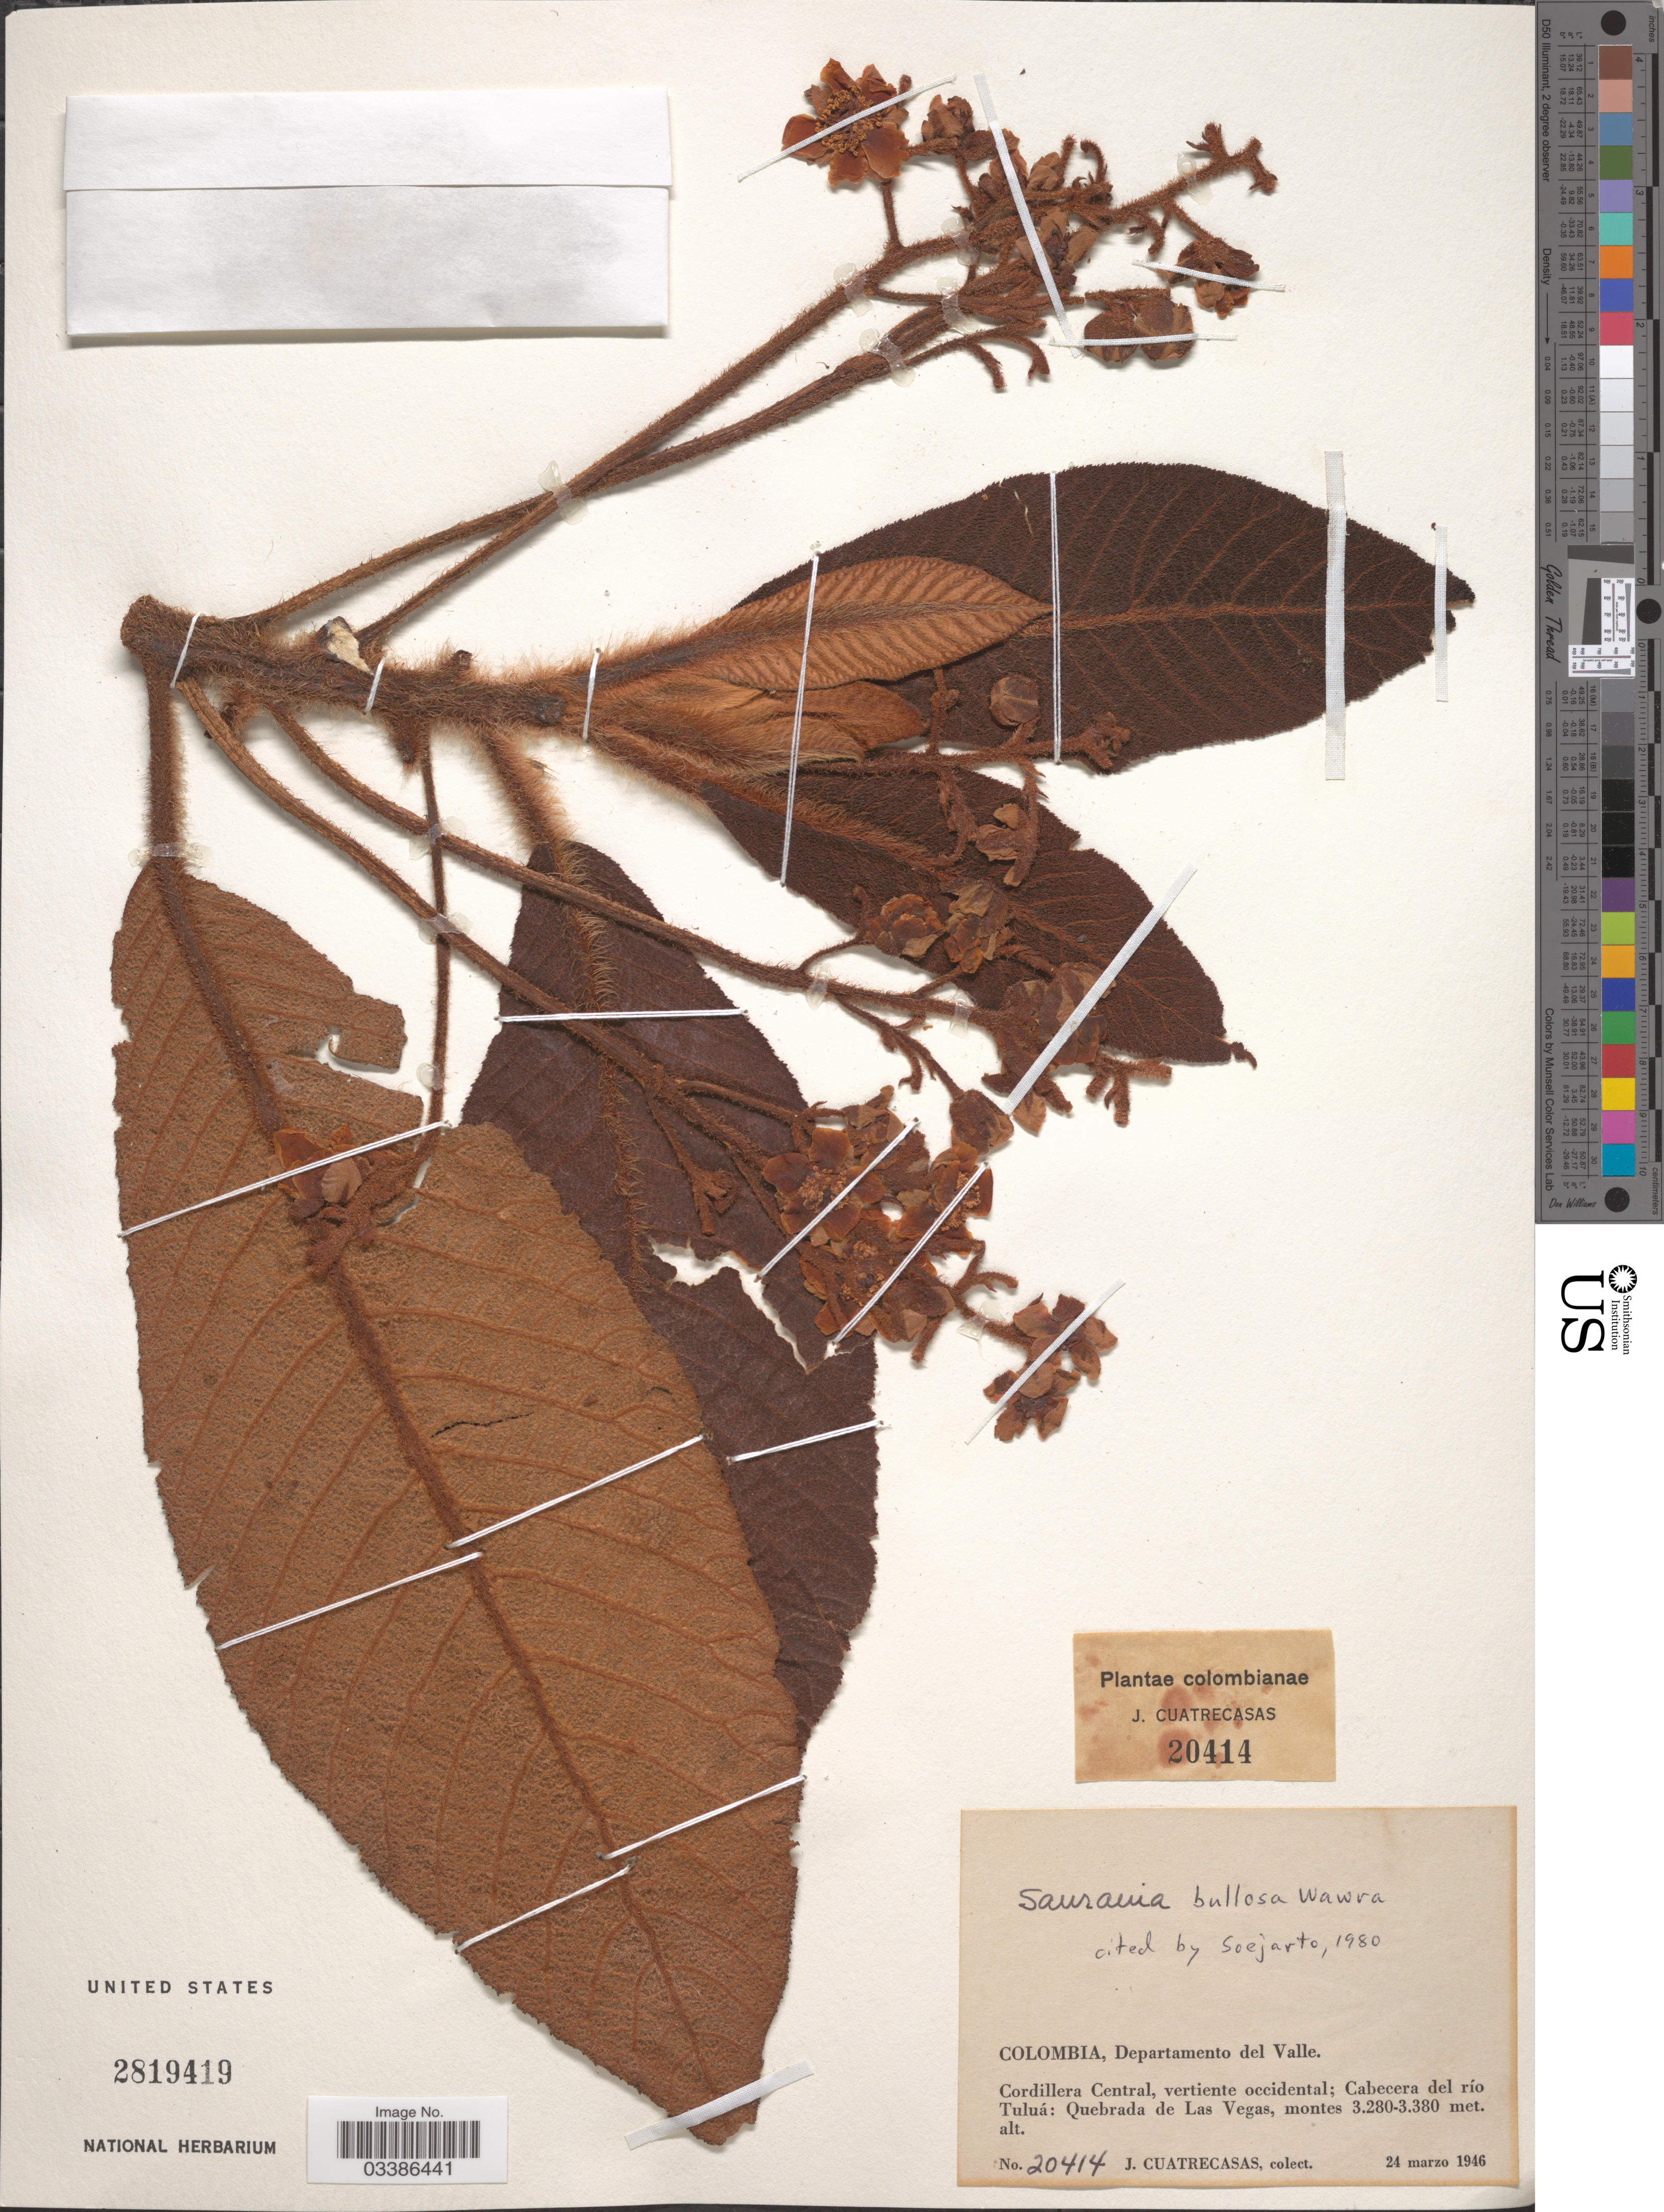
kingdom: Plantae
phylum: Tracheophyta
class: Magnoliopsida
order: Ericales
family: Actinidiaceae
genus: Saurauia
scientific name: Saurauia bullosa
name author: Wawra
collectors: J. Cuatrecasas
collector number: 20414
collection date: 1946-03-24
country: Colombia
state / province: Valle del Cauca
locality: Departamento del Valle. Cordillera Central, vertiente occidental; Cabecera del río Tuluá: Quebrada de Las Vegas, montes.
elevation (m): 3280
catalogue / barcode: US 2819419